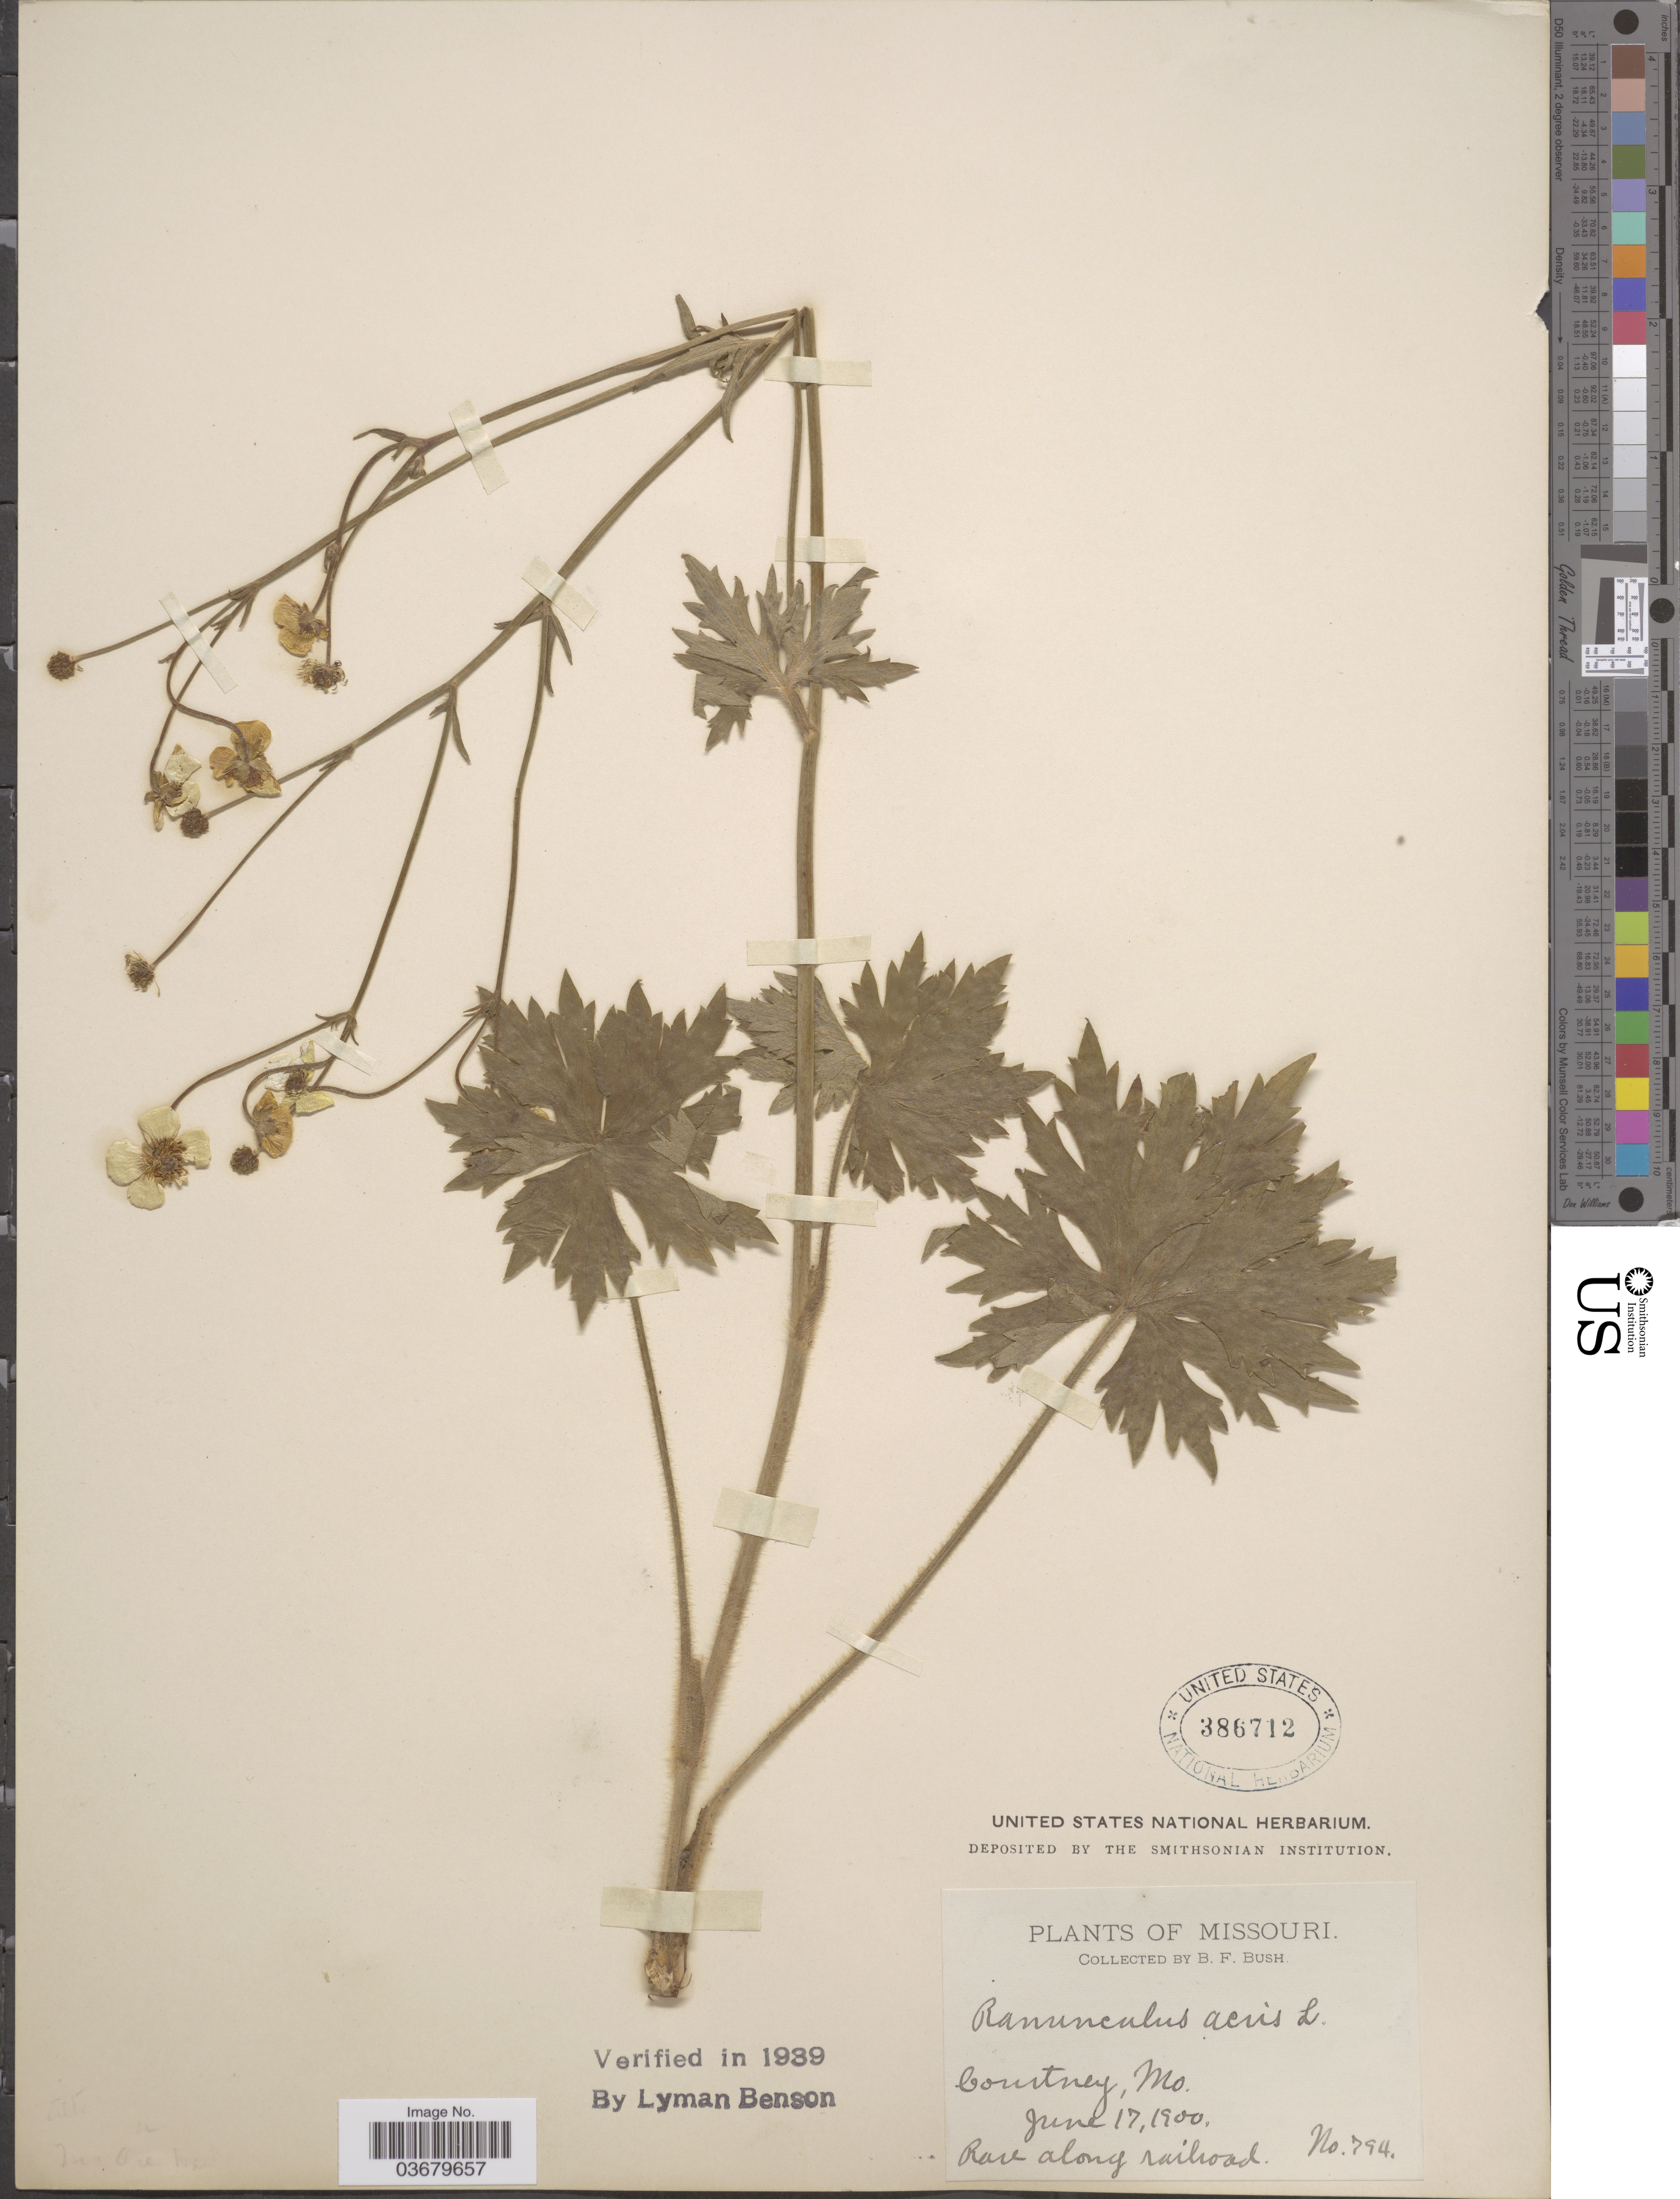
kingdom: Plantae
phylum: Tracheophyta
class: Magnoliopsida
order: Ranunculales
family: Ranunculaceae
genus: Ranunculus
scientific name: Ranunculus acris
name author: L.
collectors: B. F. Bush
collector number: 794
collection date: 1900-06-17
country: United States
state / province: Missouri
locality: Courtney.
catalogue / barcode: US 386712